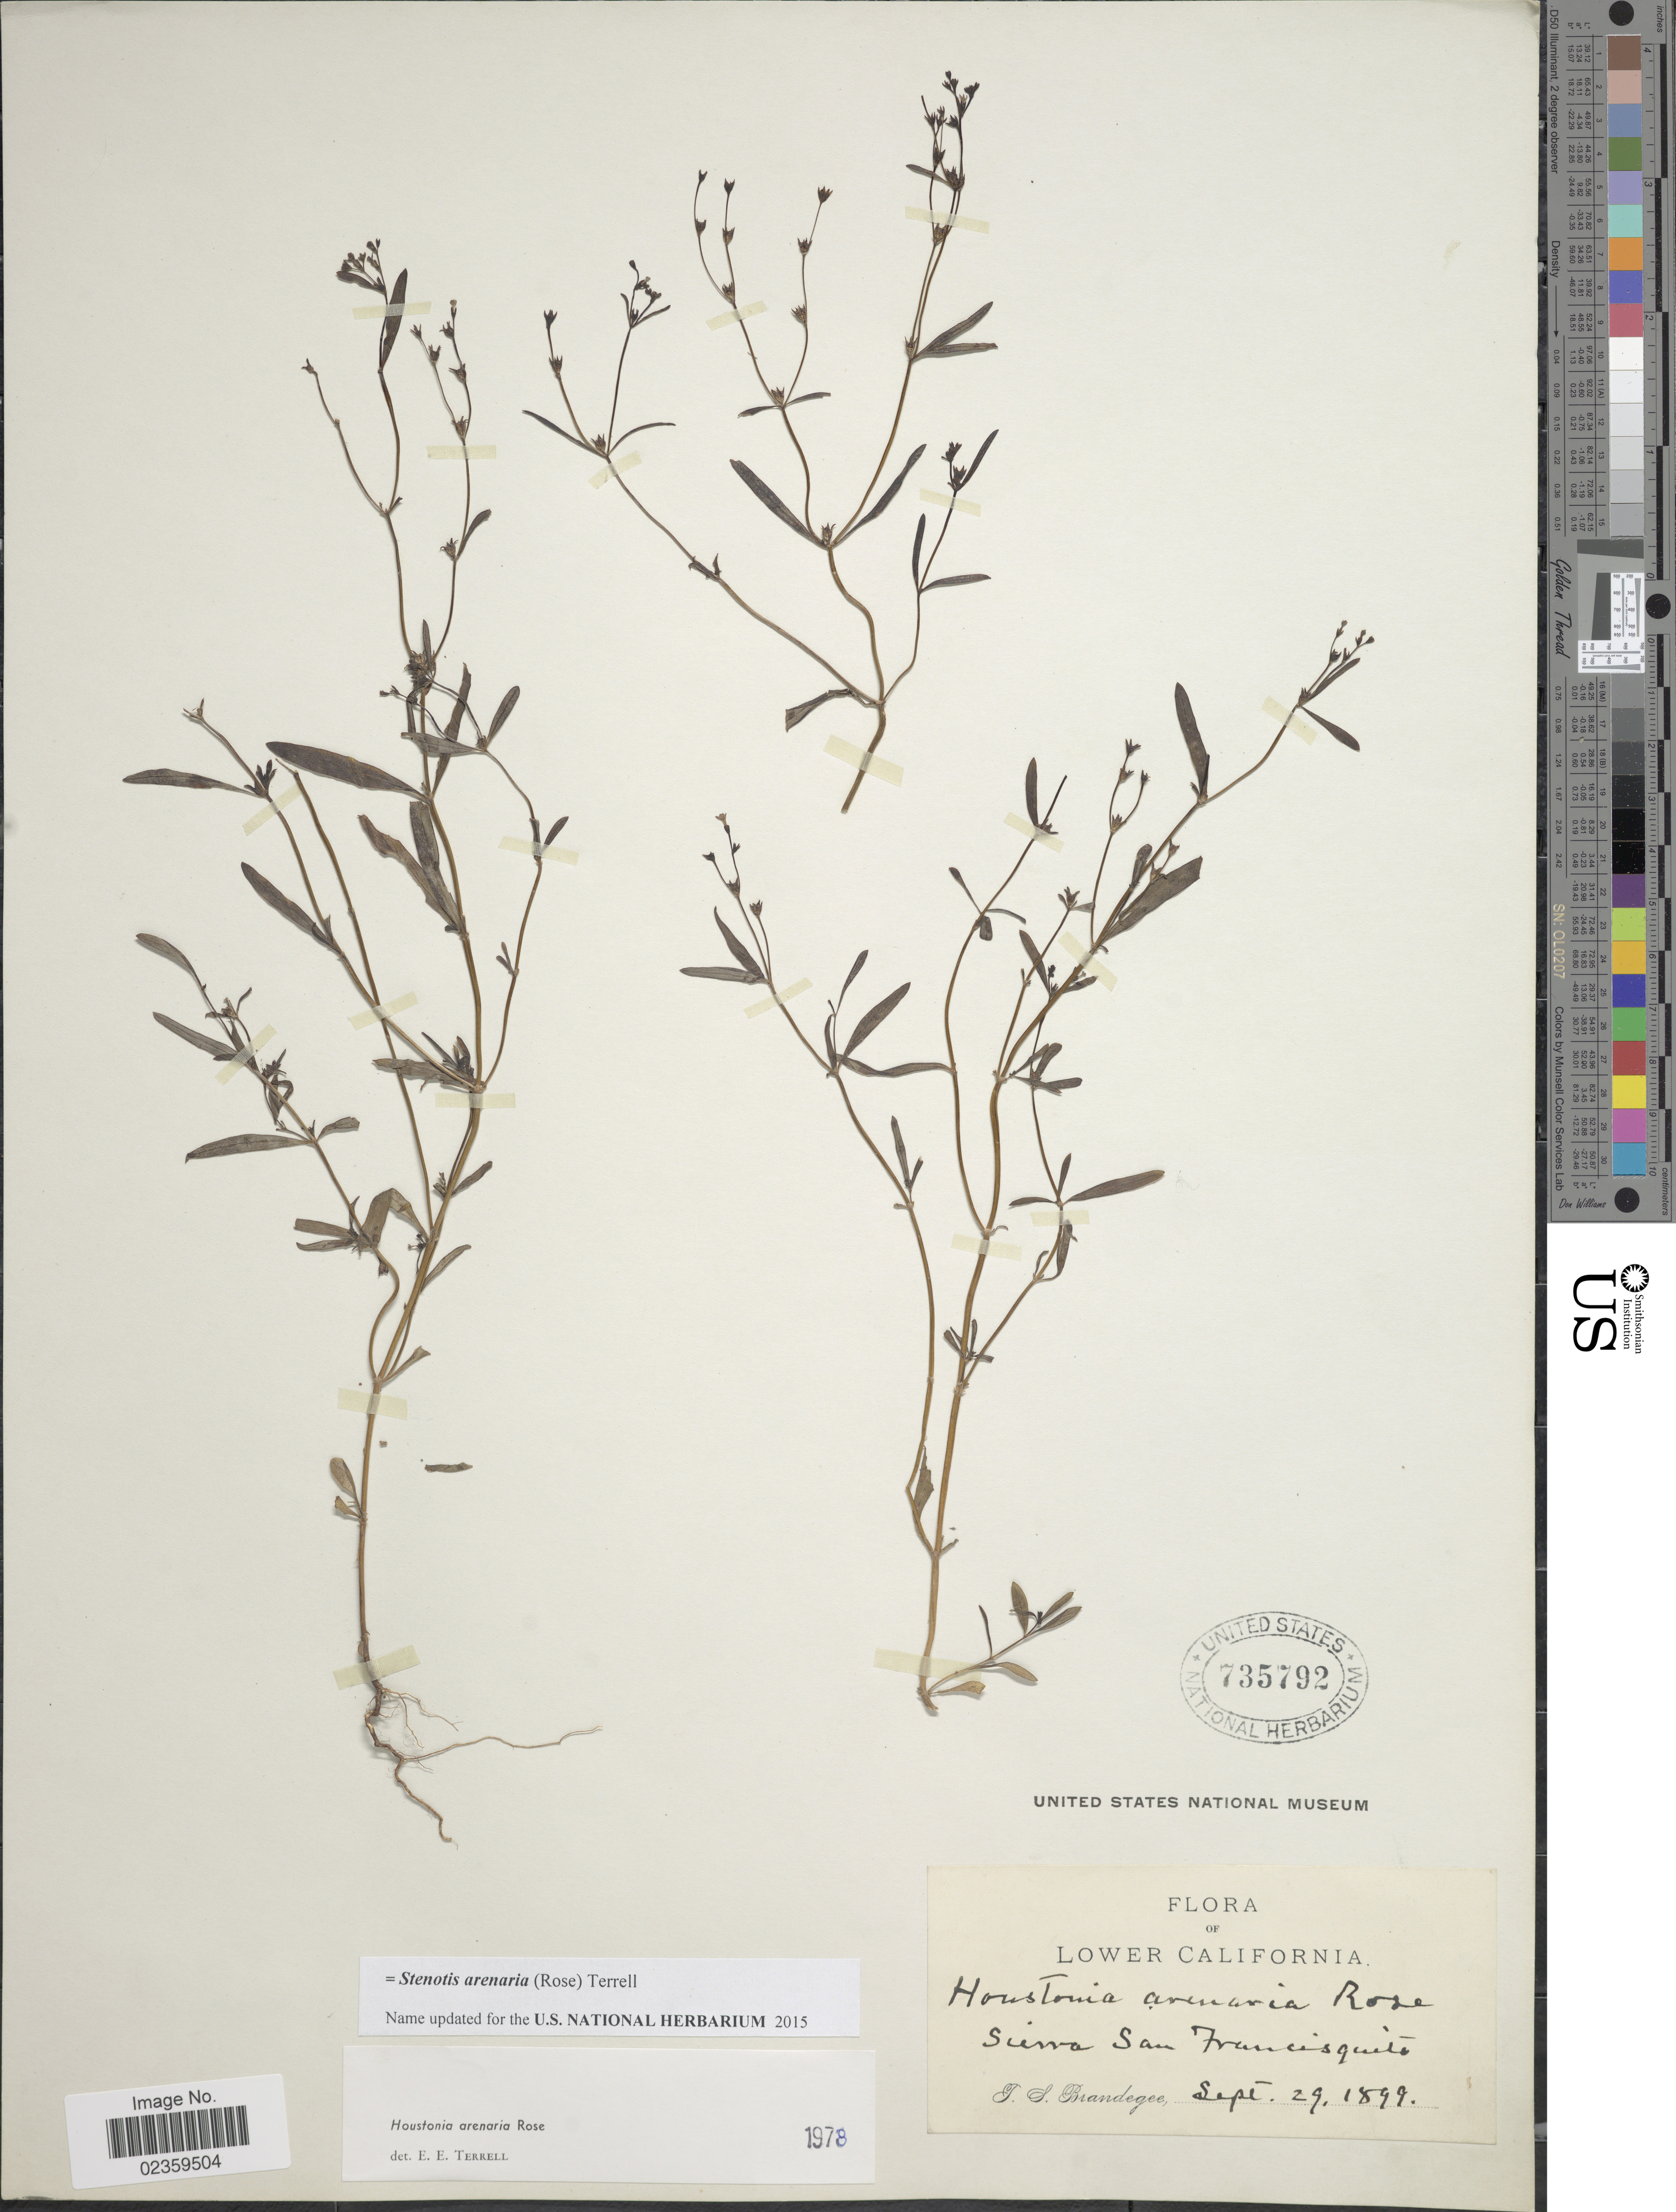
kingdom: Plantae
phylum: Tracheophyta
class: Magnoliopsida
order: Gentianales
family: Rubiaceae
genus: Stenotis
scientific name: Stenotis arenaria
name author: (Rose) Terrell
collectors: J. S. Brandegee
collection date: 1899-09-29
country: Mexico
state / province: Baja California Norte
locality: Lower California. Sierra San Francisquito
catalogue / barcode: US 735792